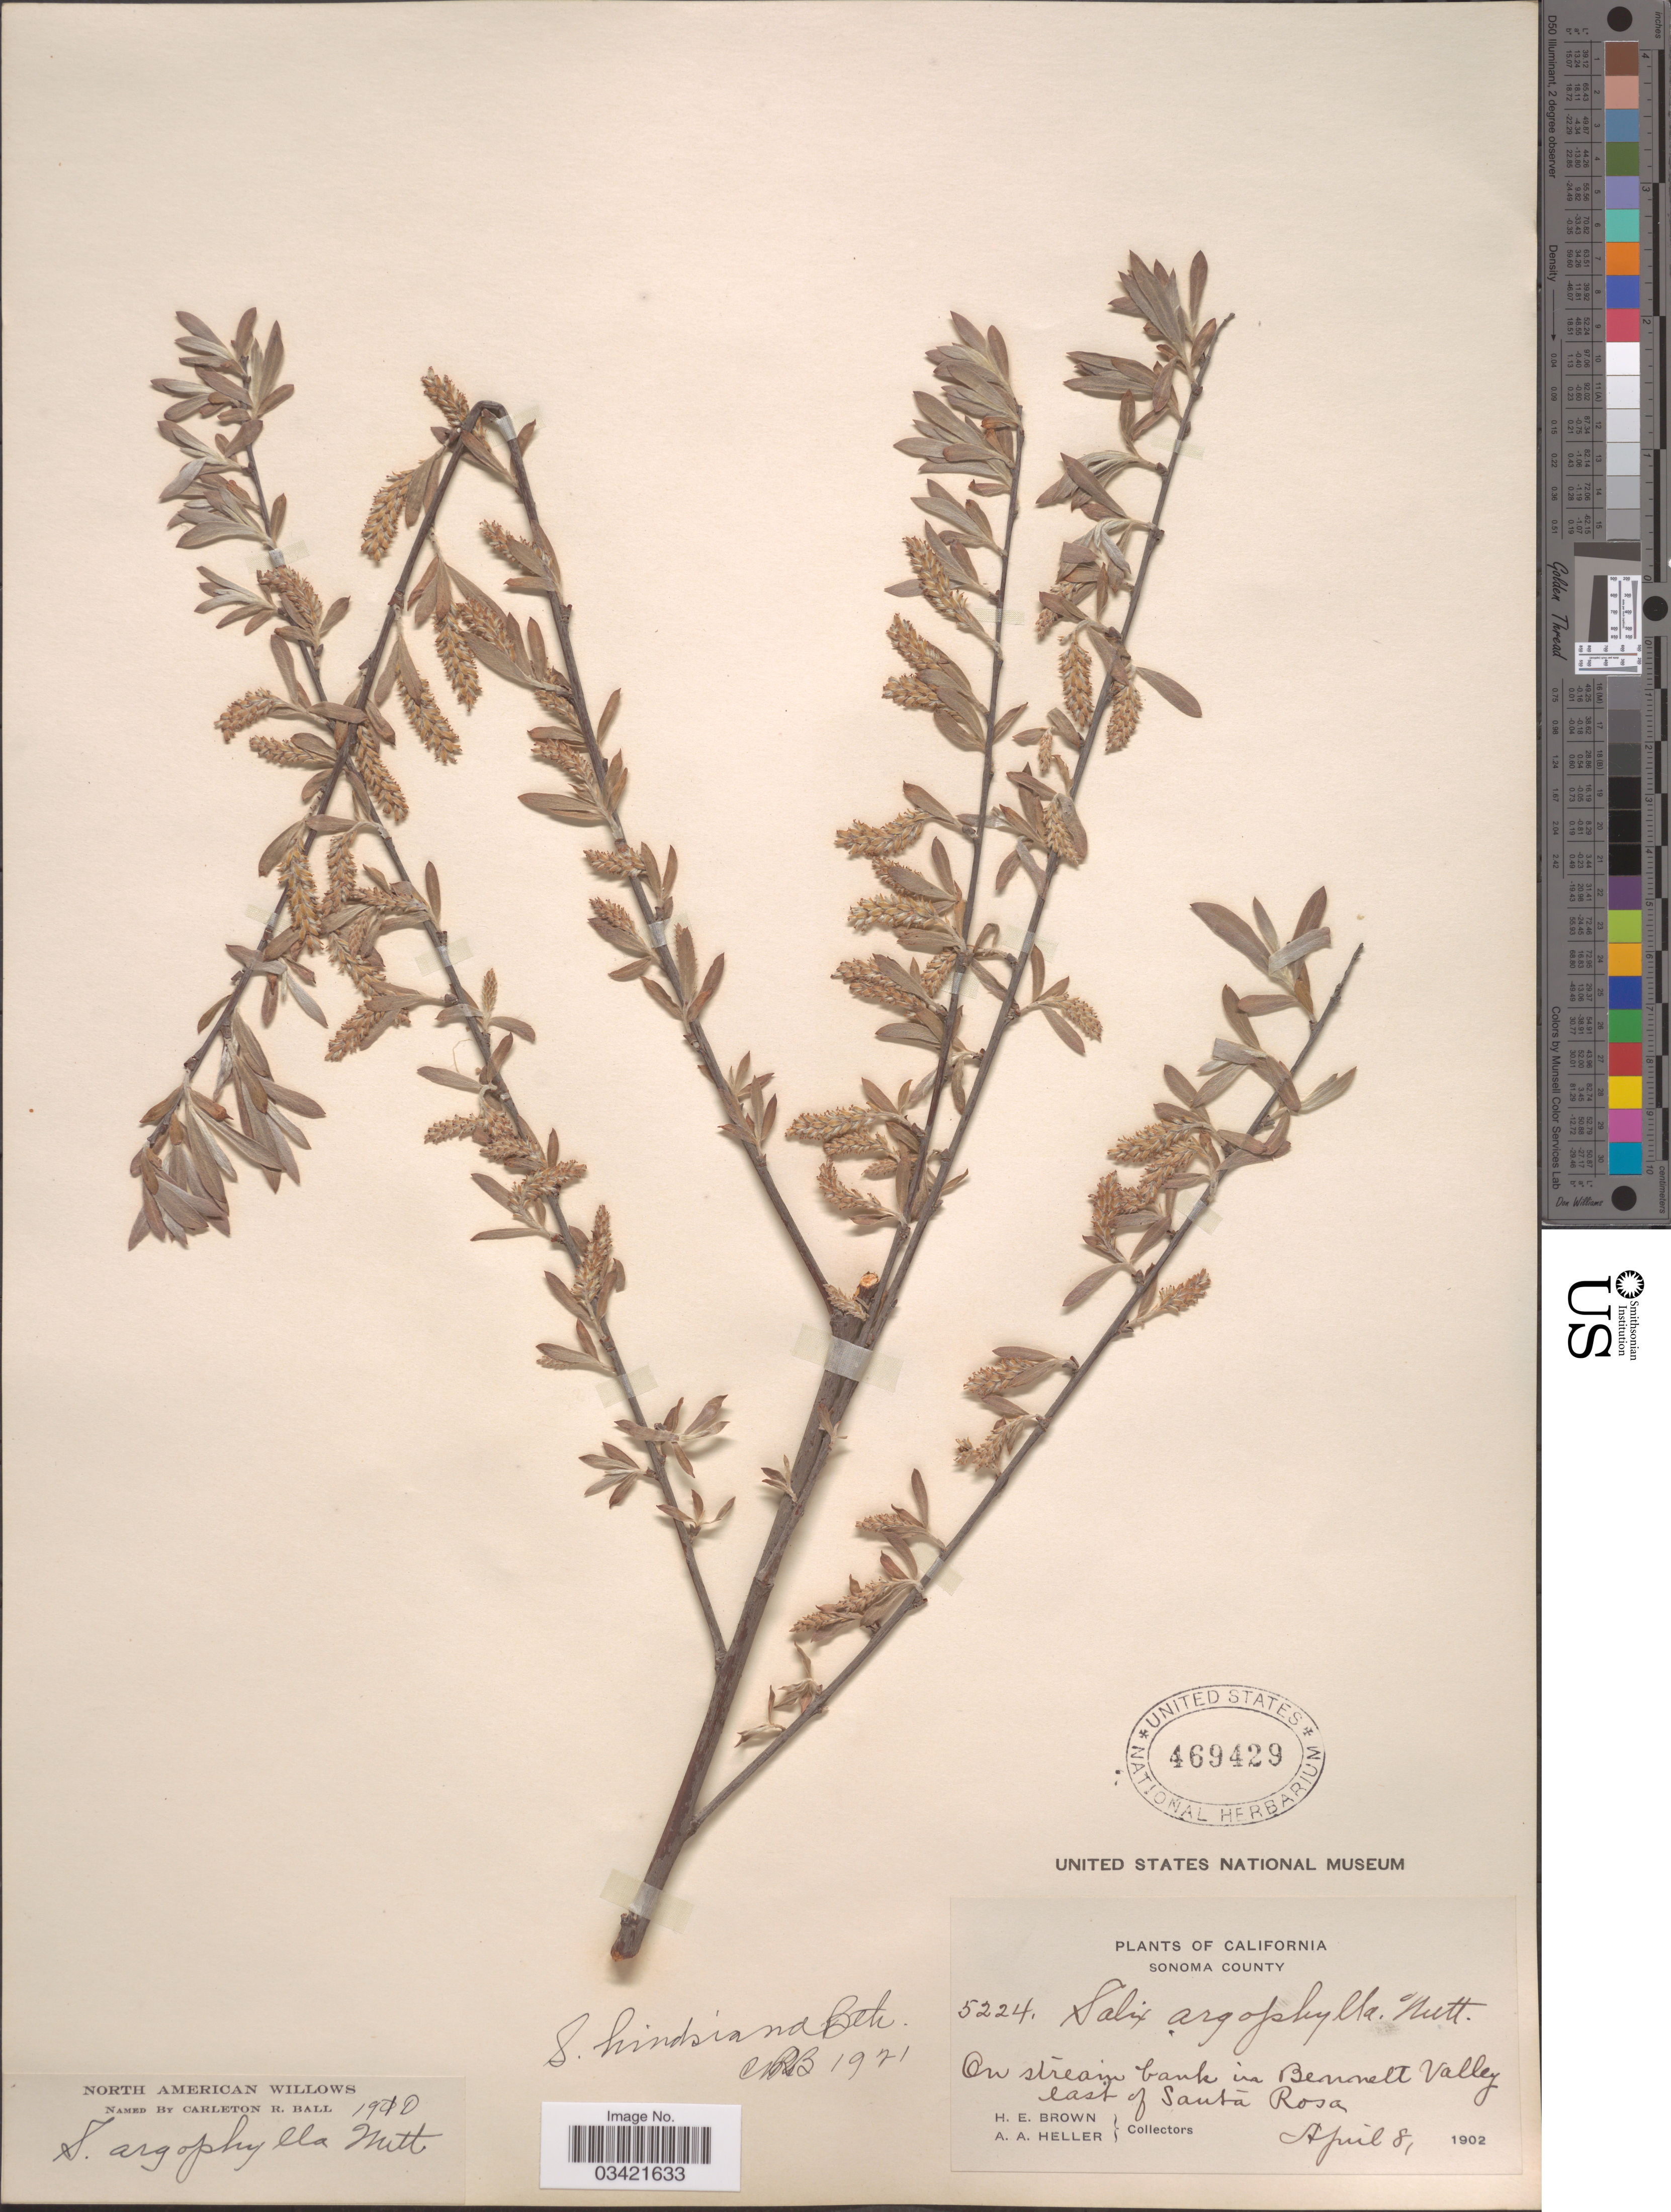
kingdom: Plantae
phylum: Tracheophyta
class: Magnoliopsida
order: Malpighiales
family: Salicaceae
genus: Salix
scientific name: Salix hindsiana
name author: Benth.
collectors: H. E. Brown & A. A. Heller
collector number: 5224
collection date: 1902-04-08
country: United States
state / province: California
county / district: Sonoma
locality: Sonoma County. On stream bank in Bennett Valley east of Santa Rosa.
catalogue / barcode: US 469429